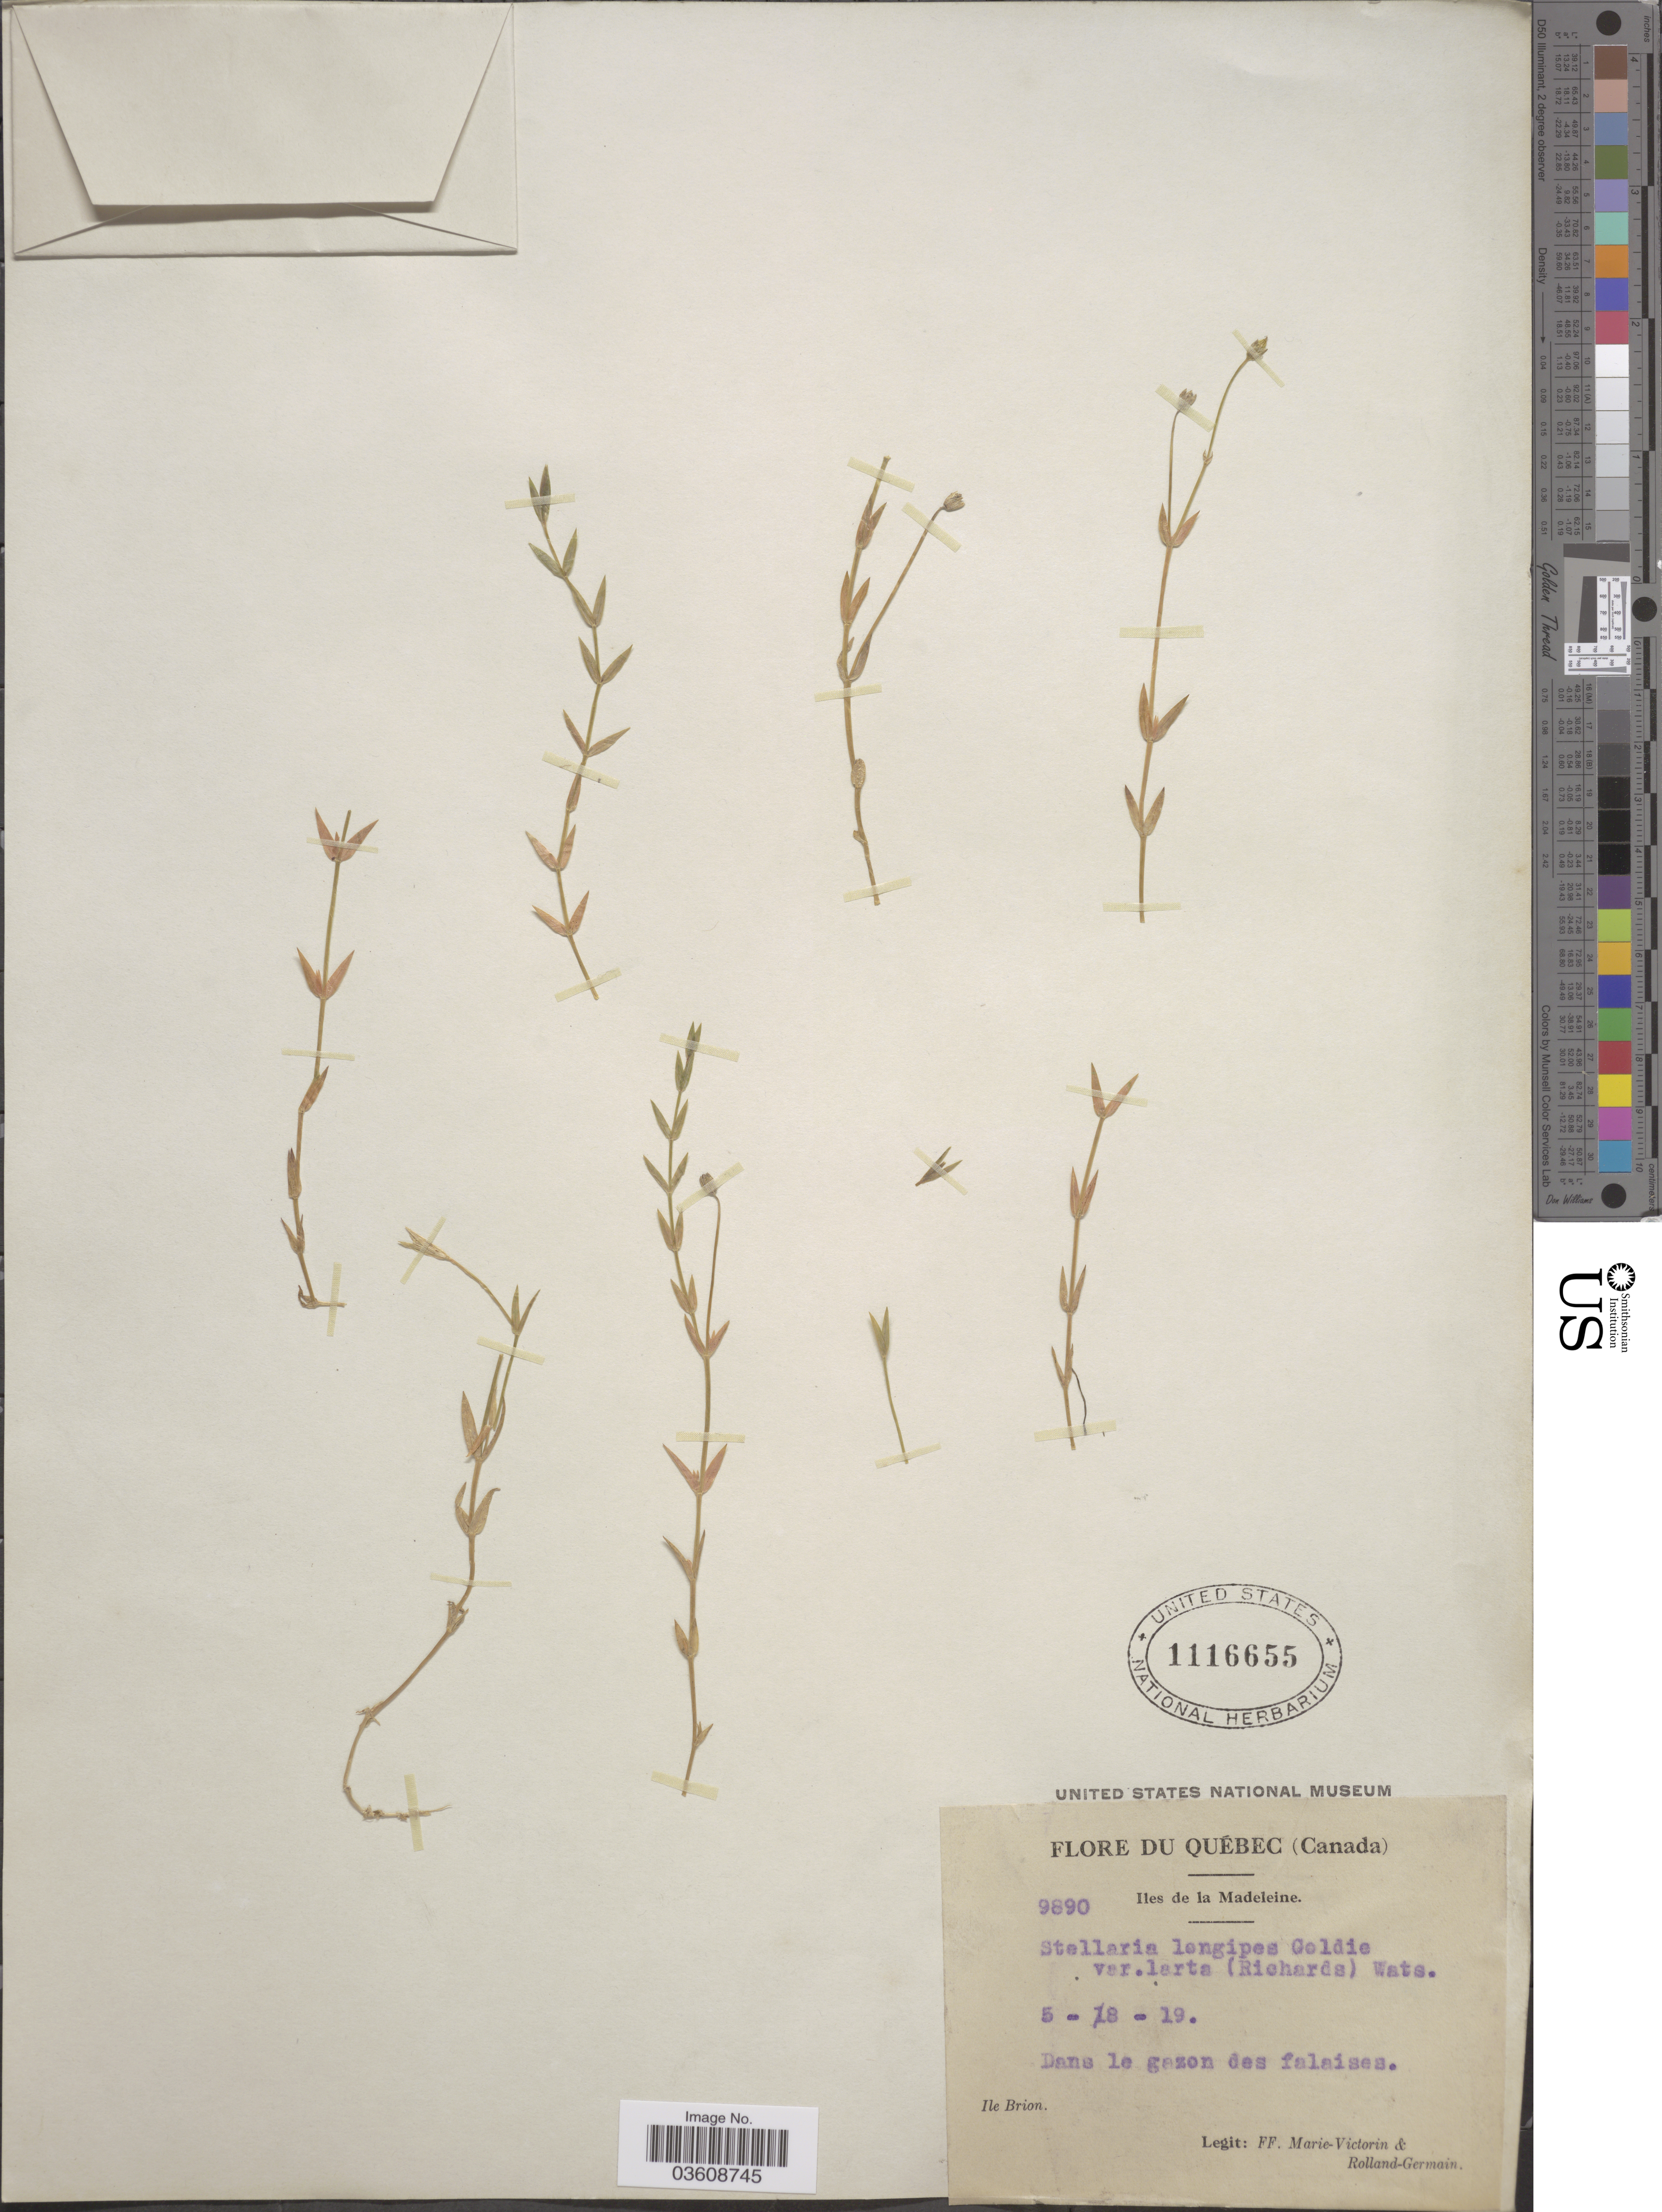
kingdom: Plantae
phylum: Tracheophyta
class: Magnoliopsida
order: Caryophyllales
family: Caryophyllaceae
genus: Stellaria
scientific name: Stellaria longipes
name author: Goldie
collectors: F. Marie-Victorin & Rolland-Germain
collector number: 9890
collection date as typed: Transcribed d/m/y: 5/8/19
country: Canada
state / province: Quebec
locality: Iles de la Madeleine. Ile Brion.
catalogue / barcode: US 1116655